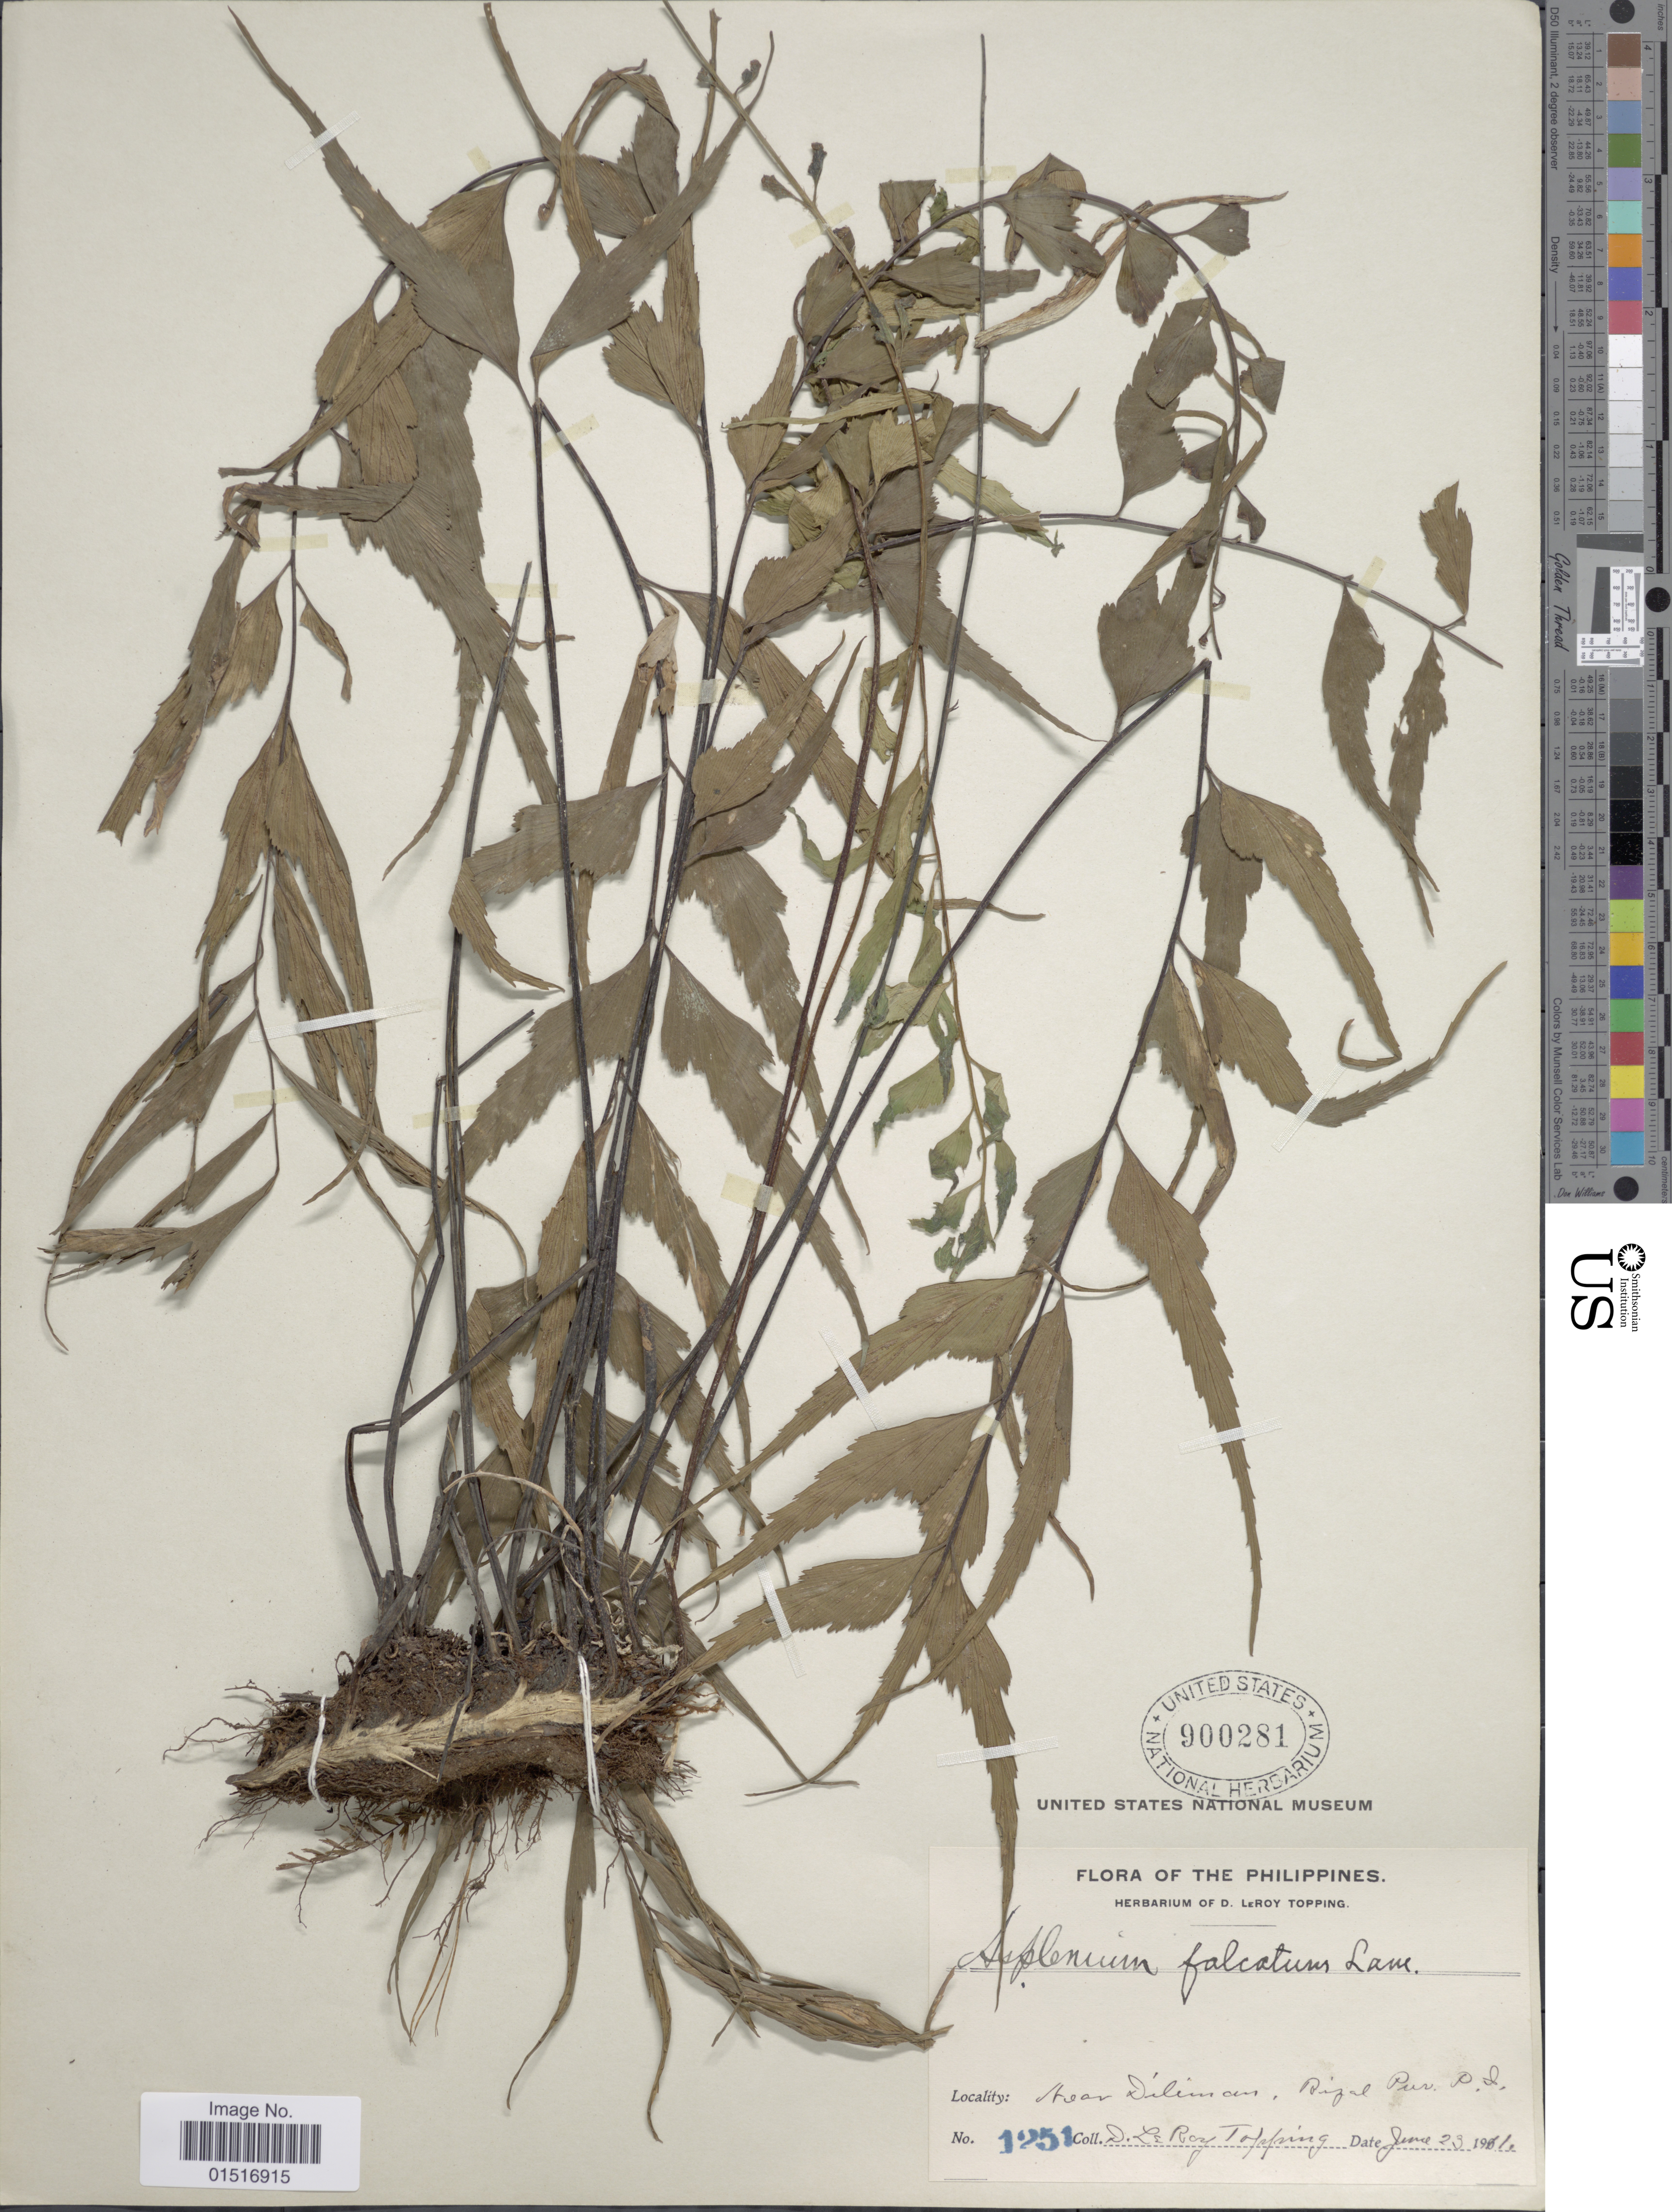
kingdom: Plantae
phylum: Tracheophyta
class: Polypodiopsida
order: Polypodiales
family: Aspleniaceae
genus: Asplenium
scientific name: Asplenium polyodon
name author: G. Forst.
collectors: D. L. Topping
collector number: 1251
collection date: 1911-06-23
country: Philippines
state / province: Calabarzon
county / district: Rizal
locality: Near Diliman , Rizal Prov. P. I.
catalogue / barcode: US 900281